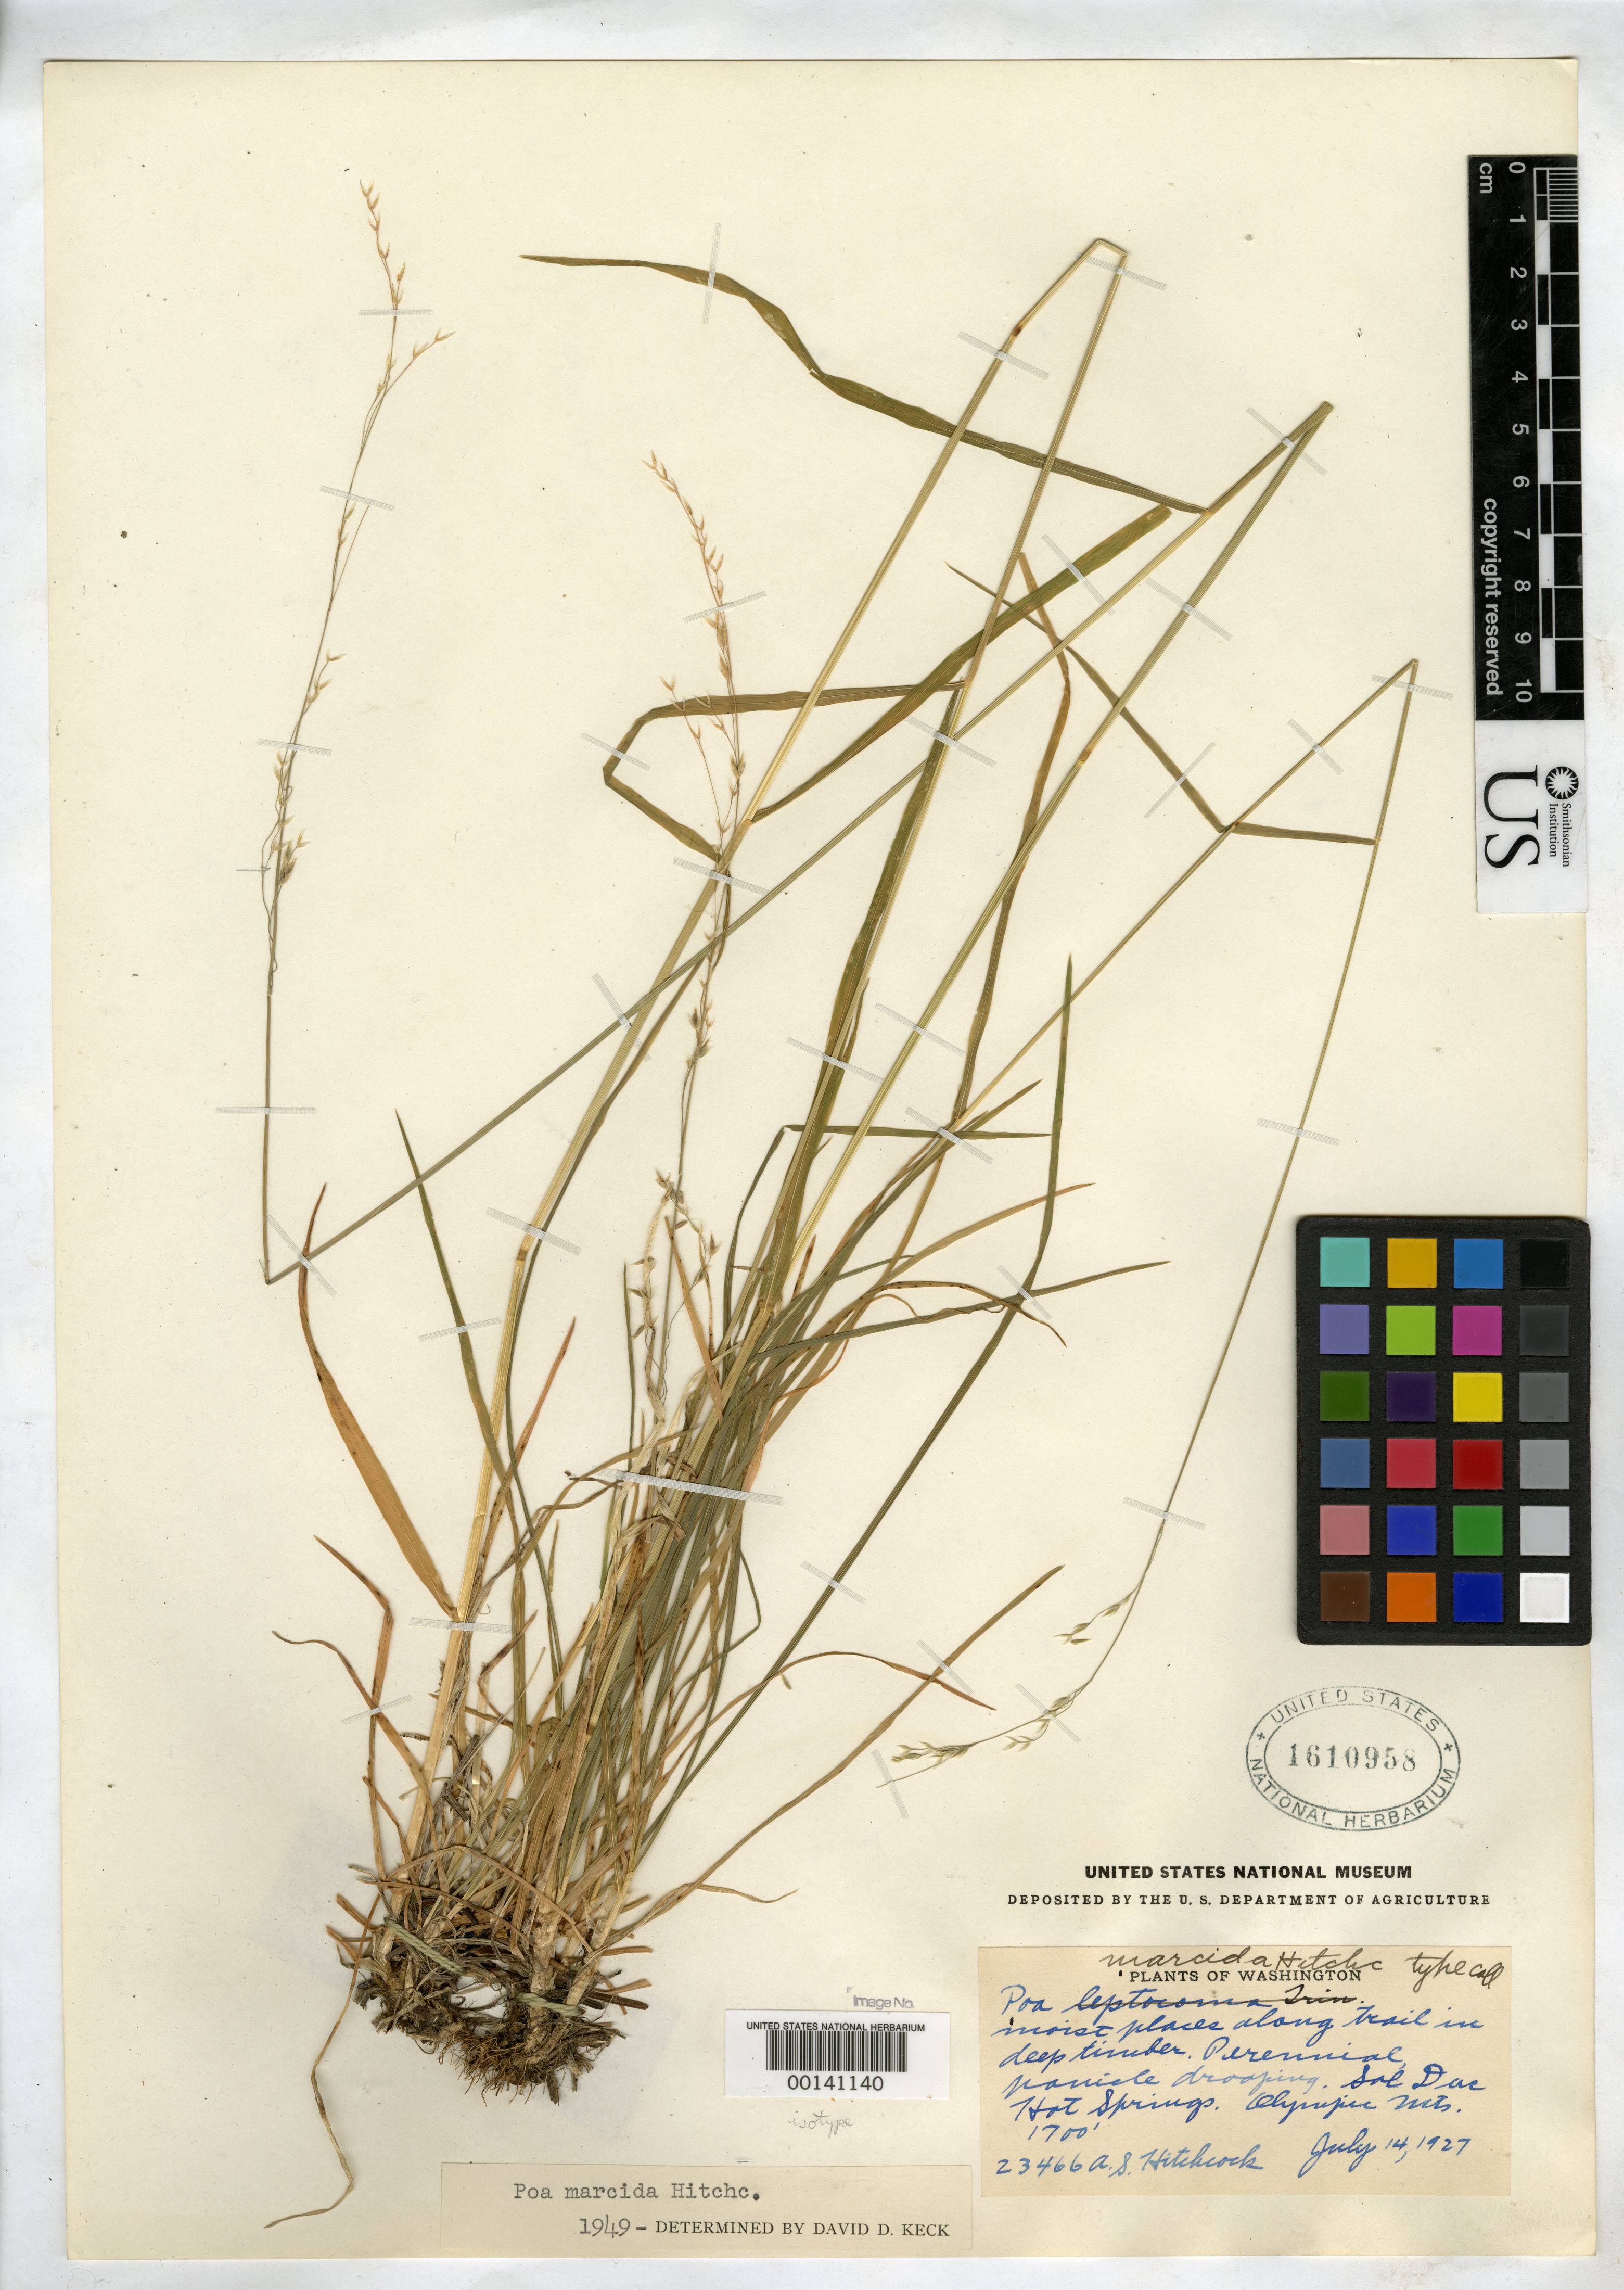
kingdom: Plantae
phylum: Tracheophyta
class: Liliopsida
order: Poales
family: Poaceae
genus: Poa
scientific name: Poa marcida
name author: Hitchc.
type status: Isotype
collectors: A. S. Hitchcock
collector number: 23466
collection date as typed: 14 Jul 1927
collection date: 1927-07-14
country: United States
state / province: Washington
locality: Sol Duc Hot Springs, Olympic Mtns.: alt. 1700 f.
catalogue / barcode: US 1610958